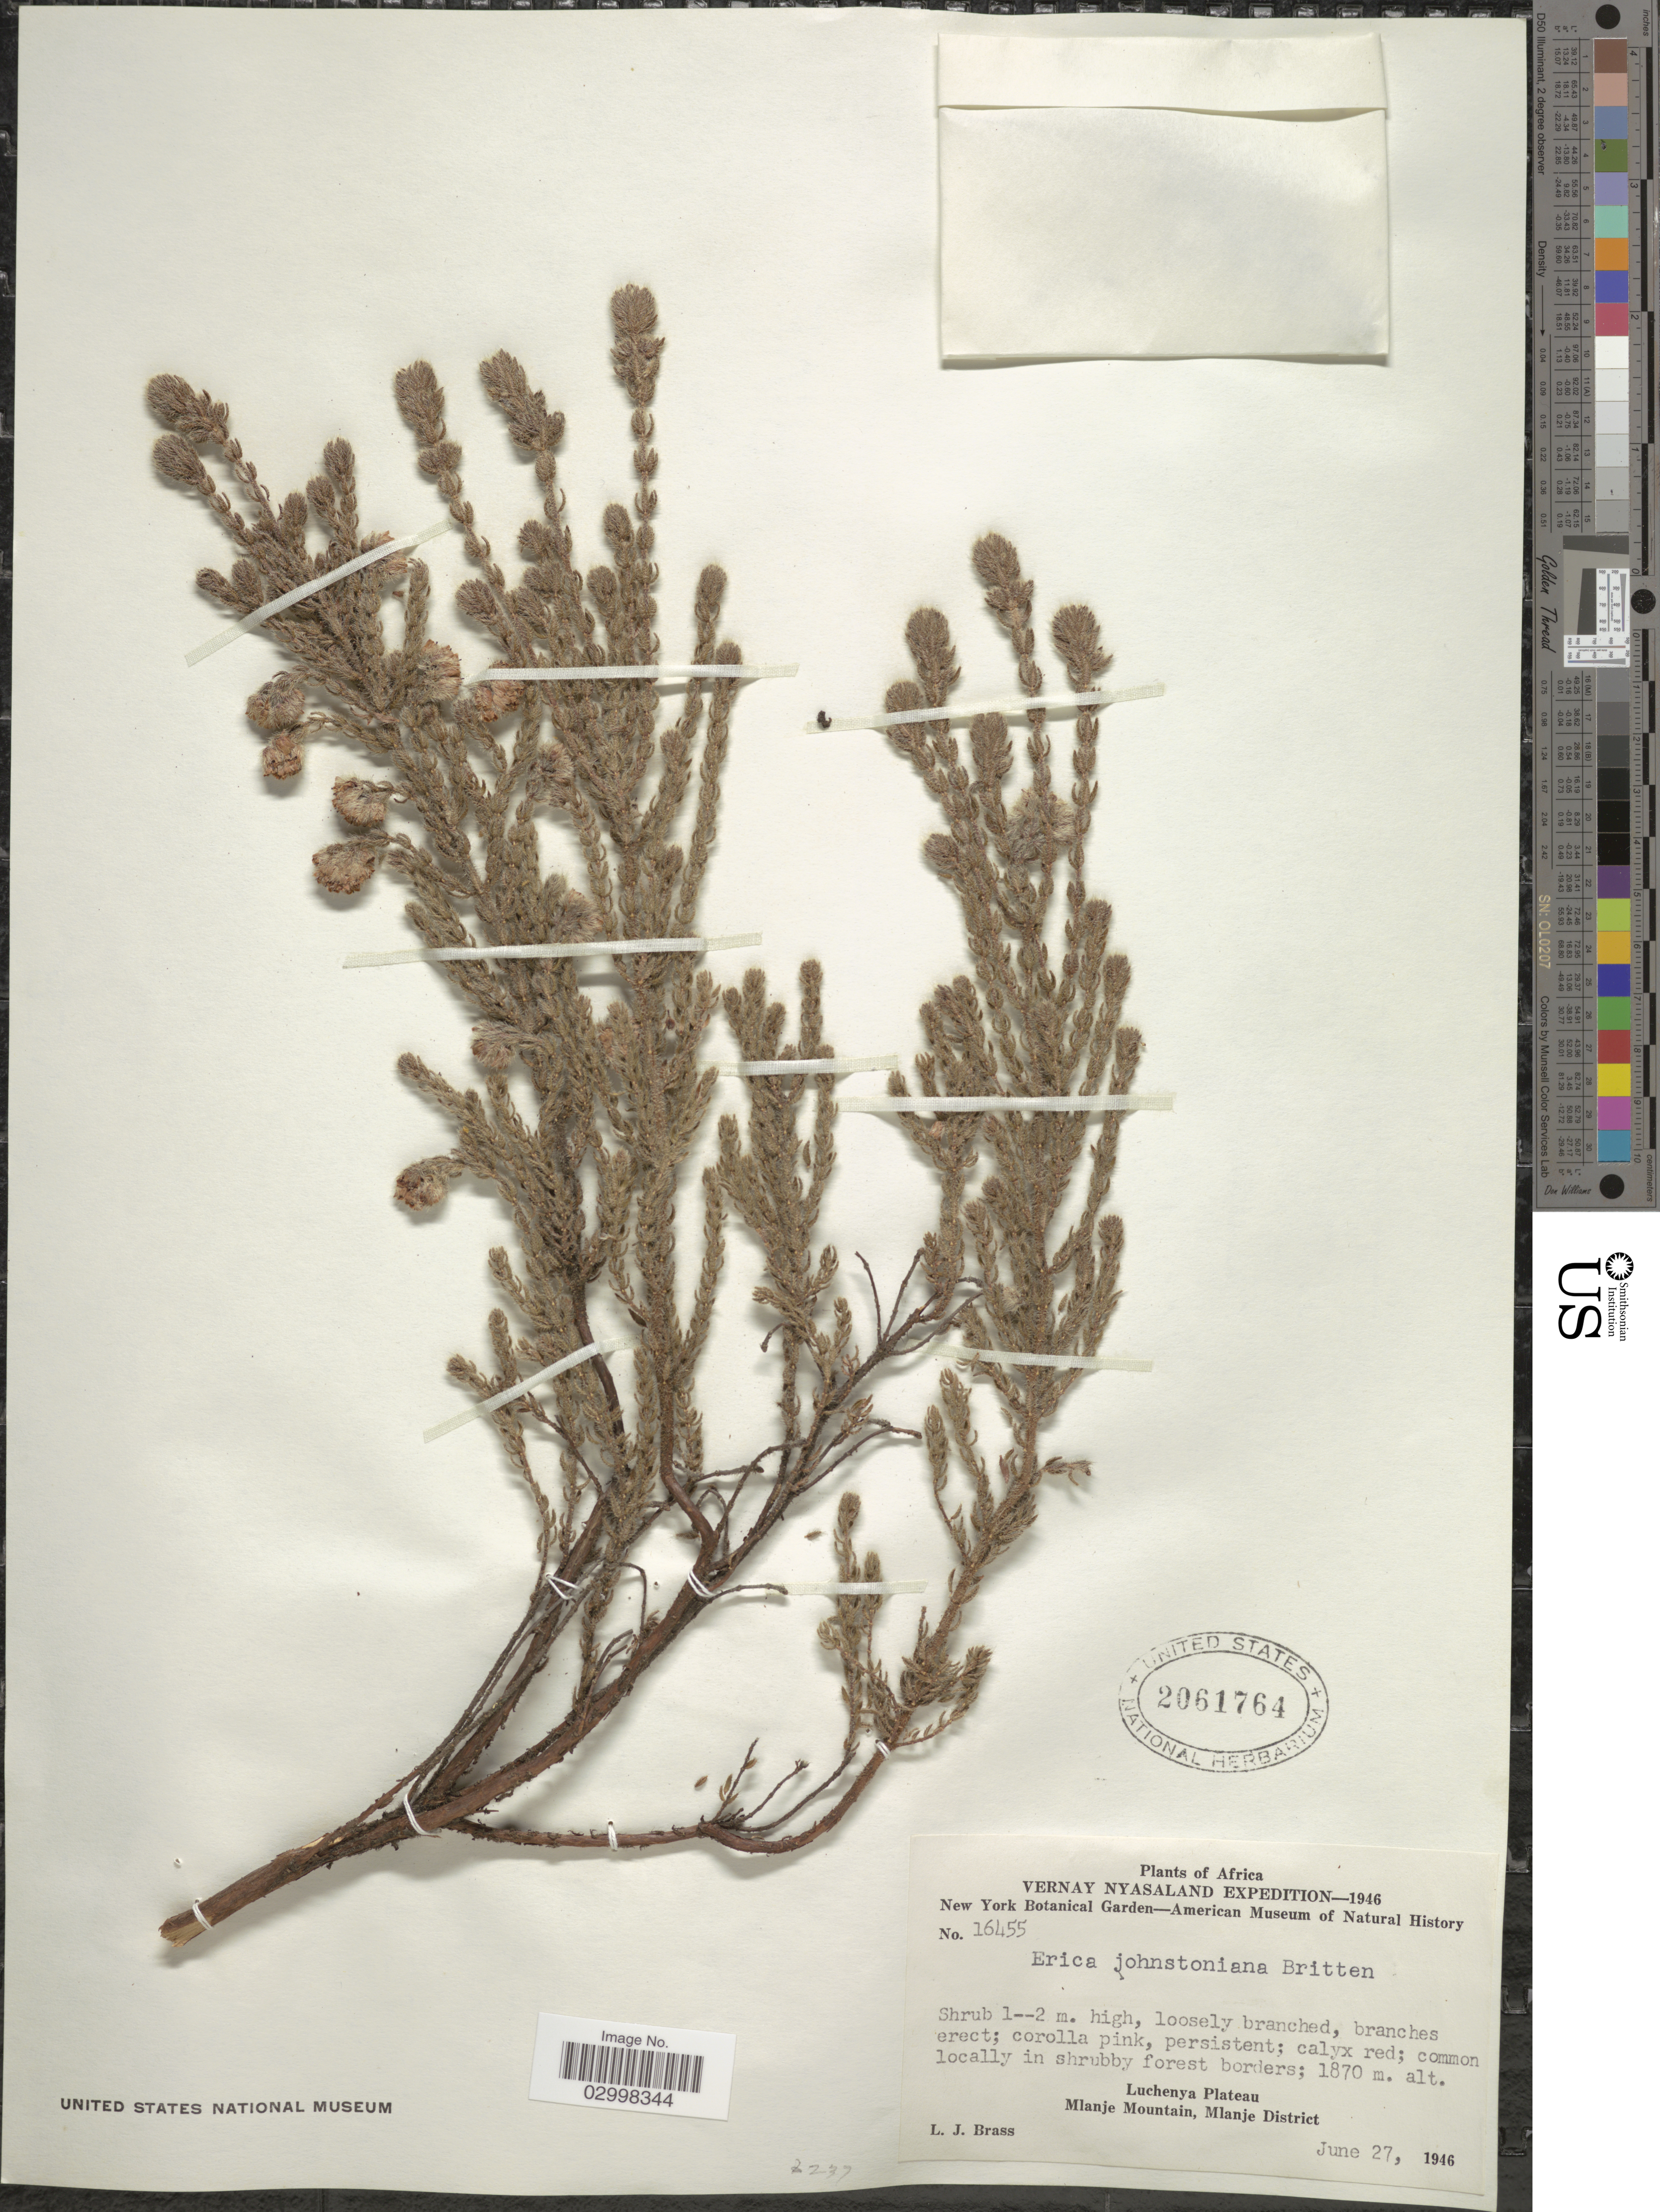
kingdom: Plantae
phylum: Tracheophyta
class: Magnoliopsida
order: Ericales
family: Ericaceae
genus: Erica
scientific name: Erica johnstoniana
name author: Britten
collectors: L. J. Brass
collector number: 16455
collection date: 1946-06-27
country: Malawi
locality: Vernay Nyasaland. Luchenya Plateau, Mlanje Mountain, Mlanje District.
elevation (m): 1870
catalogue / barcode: US 2061764